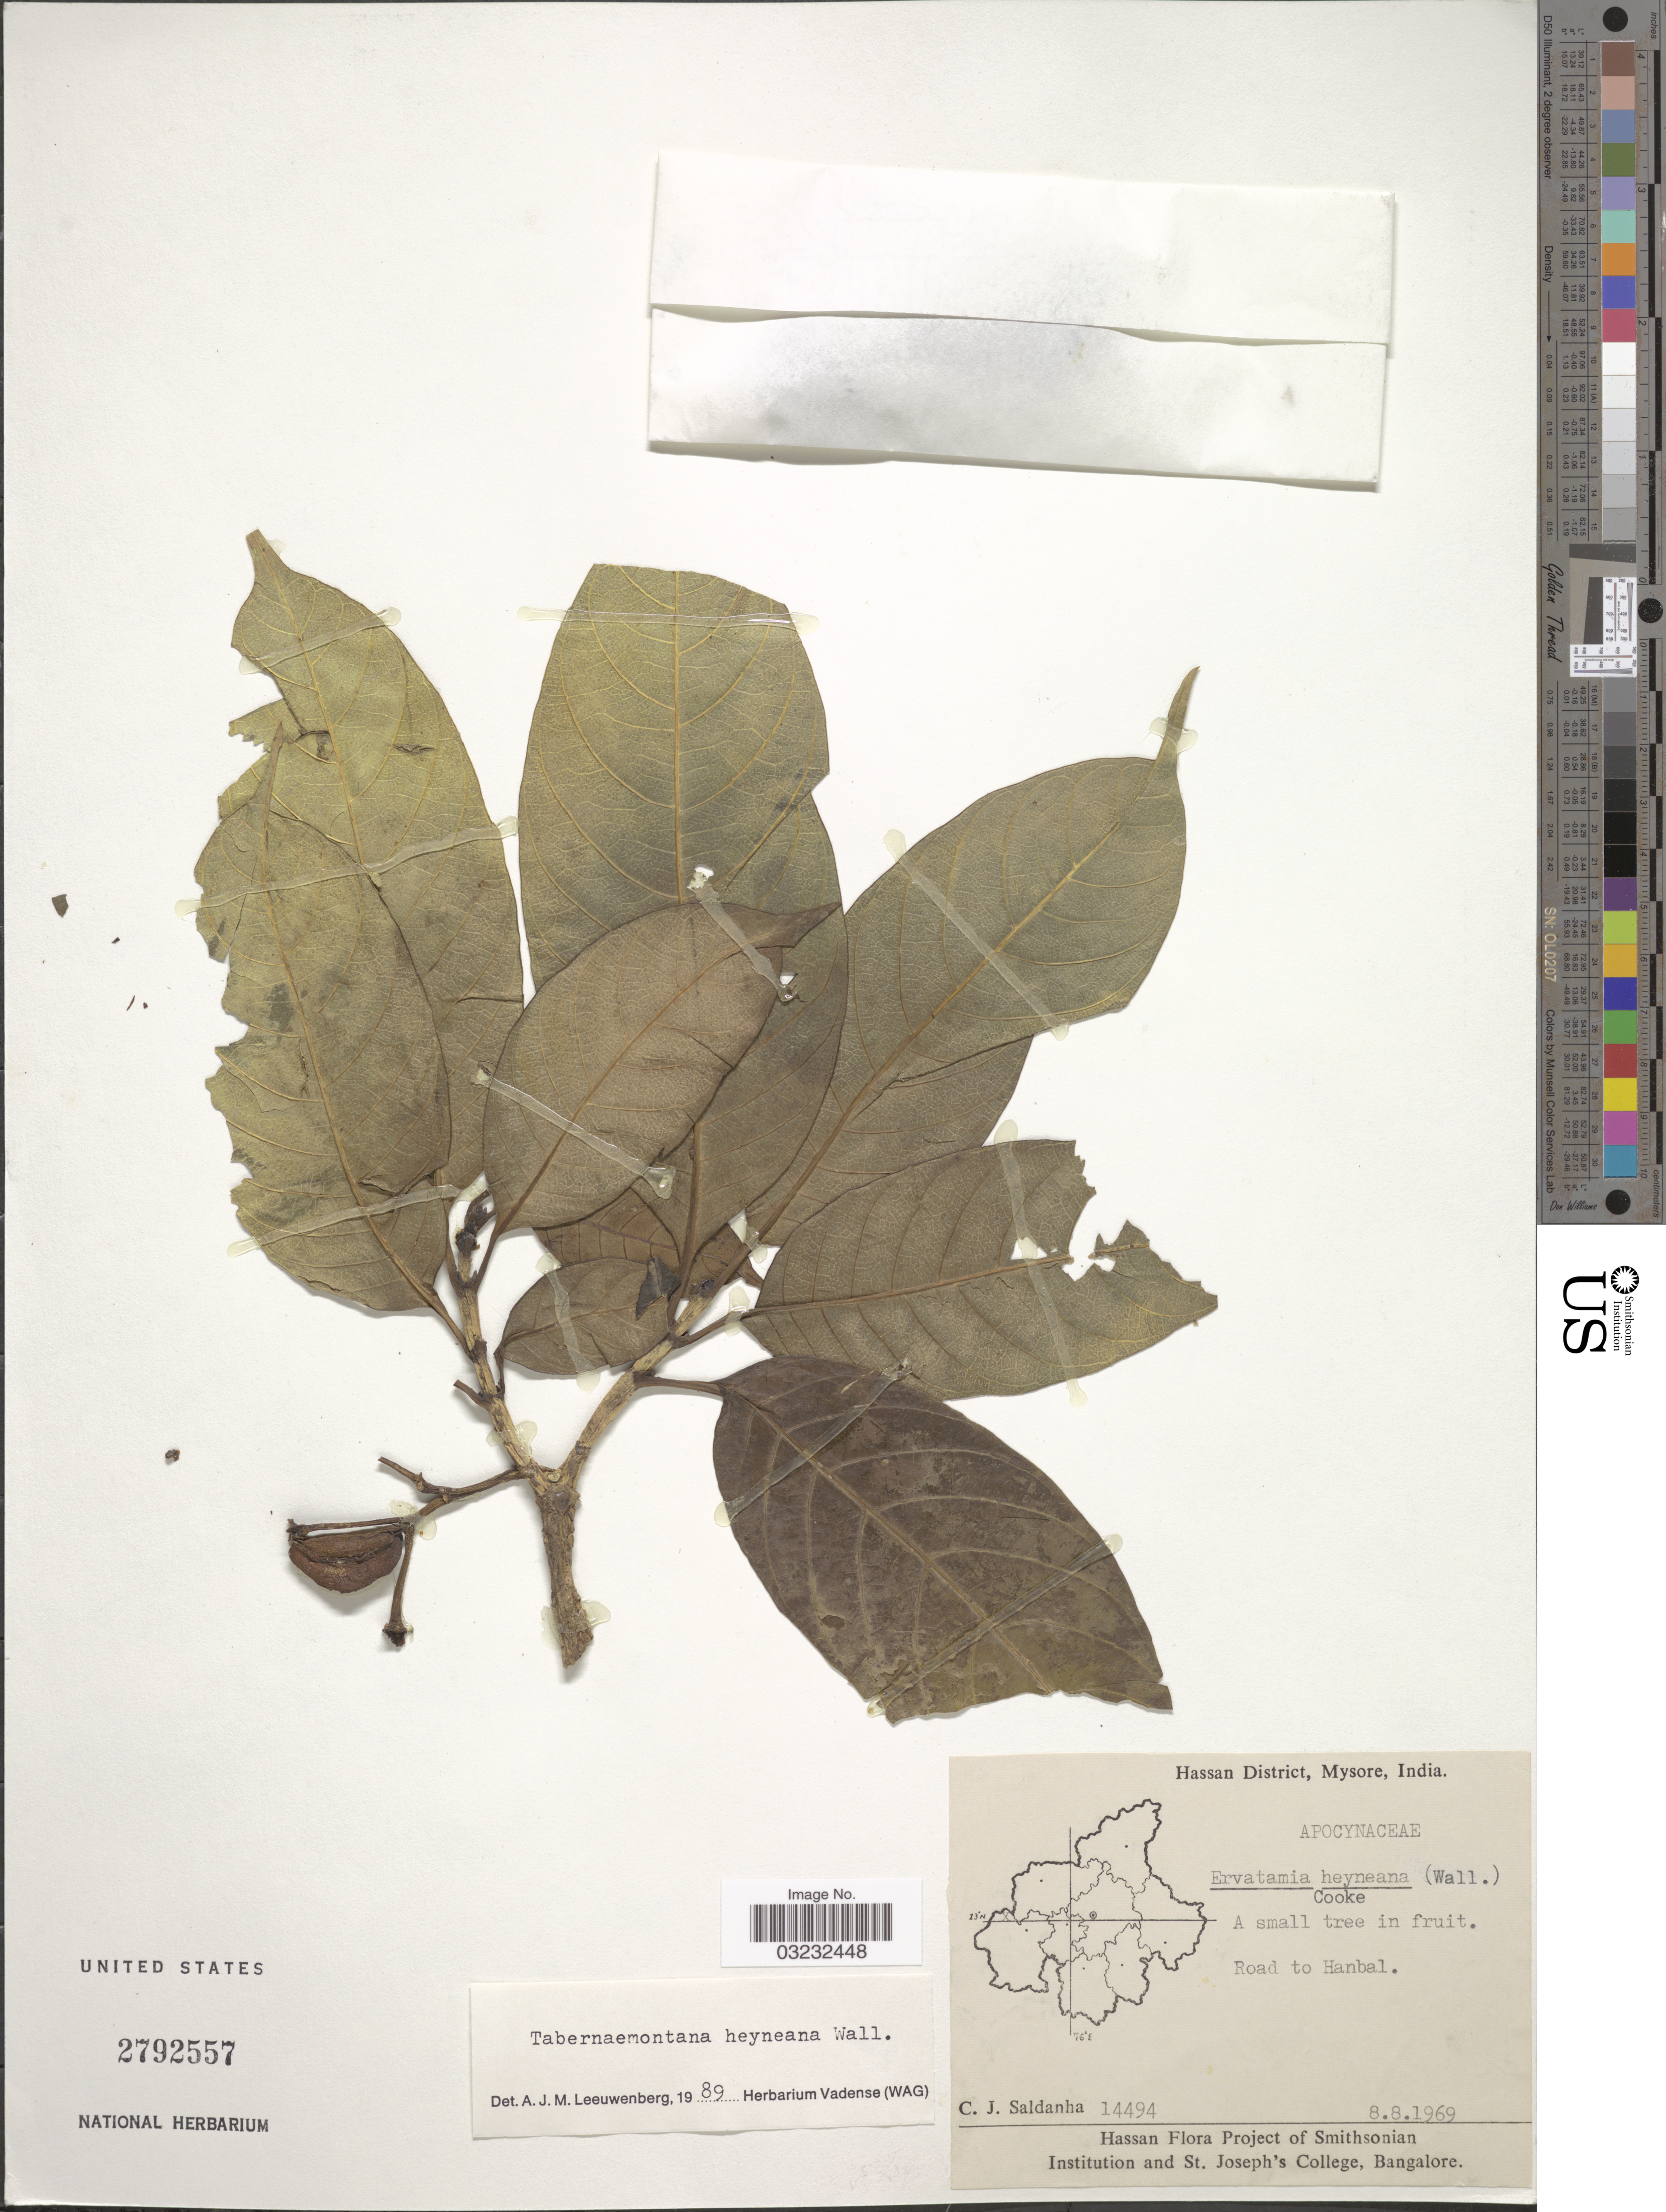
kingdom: Plantae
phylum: Tracheophyta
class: Magnoliopsida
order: Gentianales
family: Apocynaceae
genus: Tabernaemontana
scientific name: Tabernaemontana heyneana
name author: Wall.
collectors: C. J. Saldanha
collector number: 14494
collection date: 1969-08-08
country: India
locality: Hassan District, Mysore, Road to Hanbal.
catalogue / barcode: US 2792557